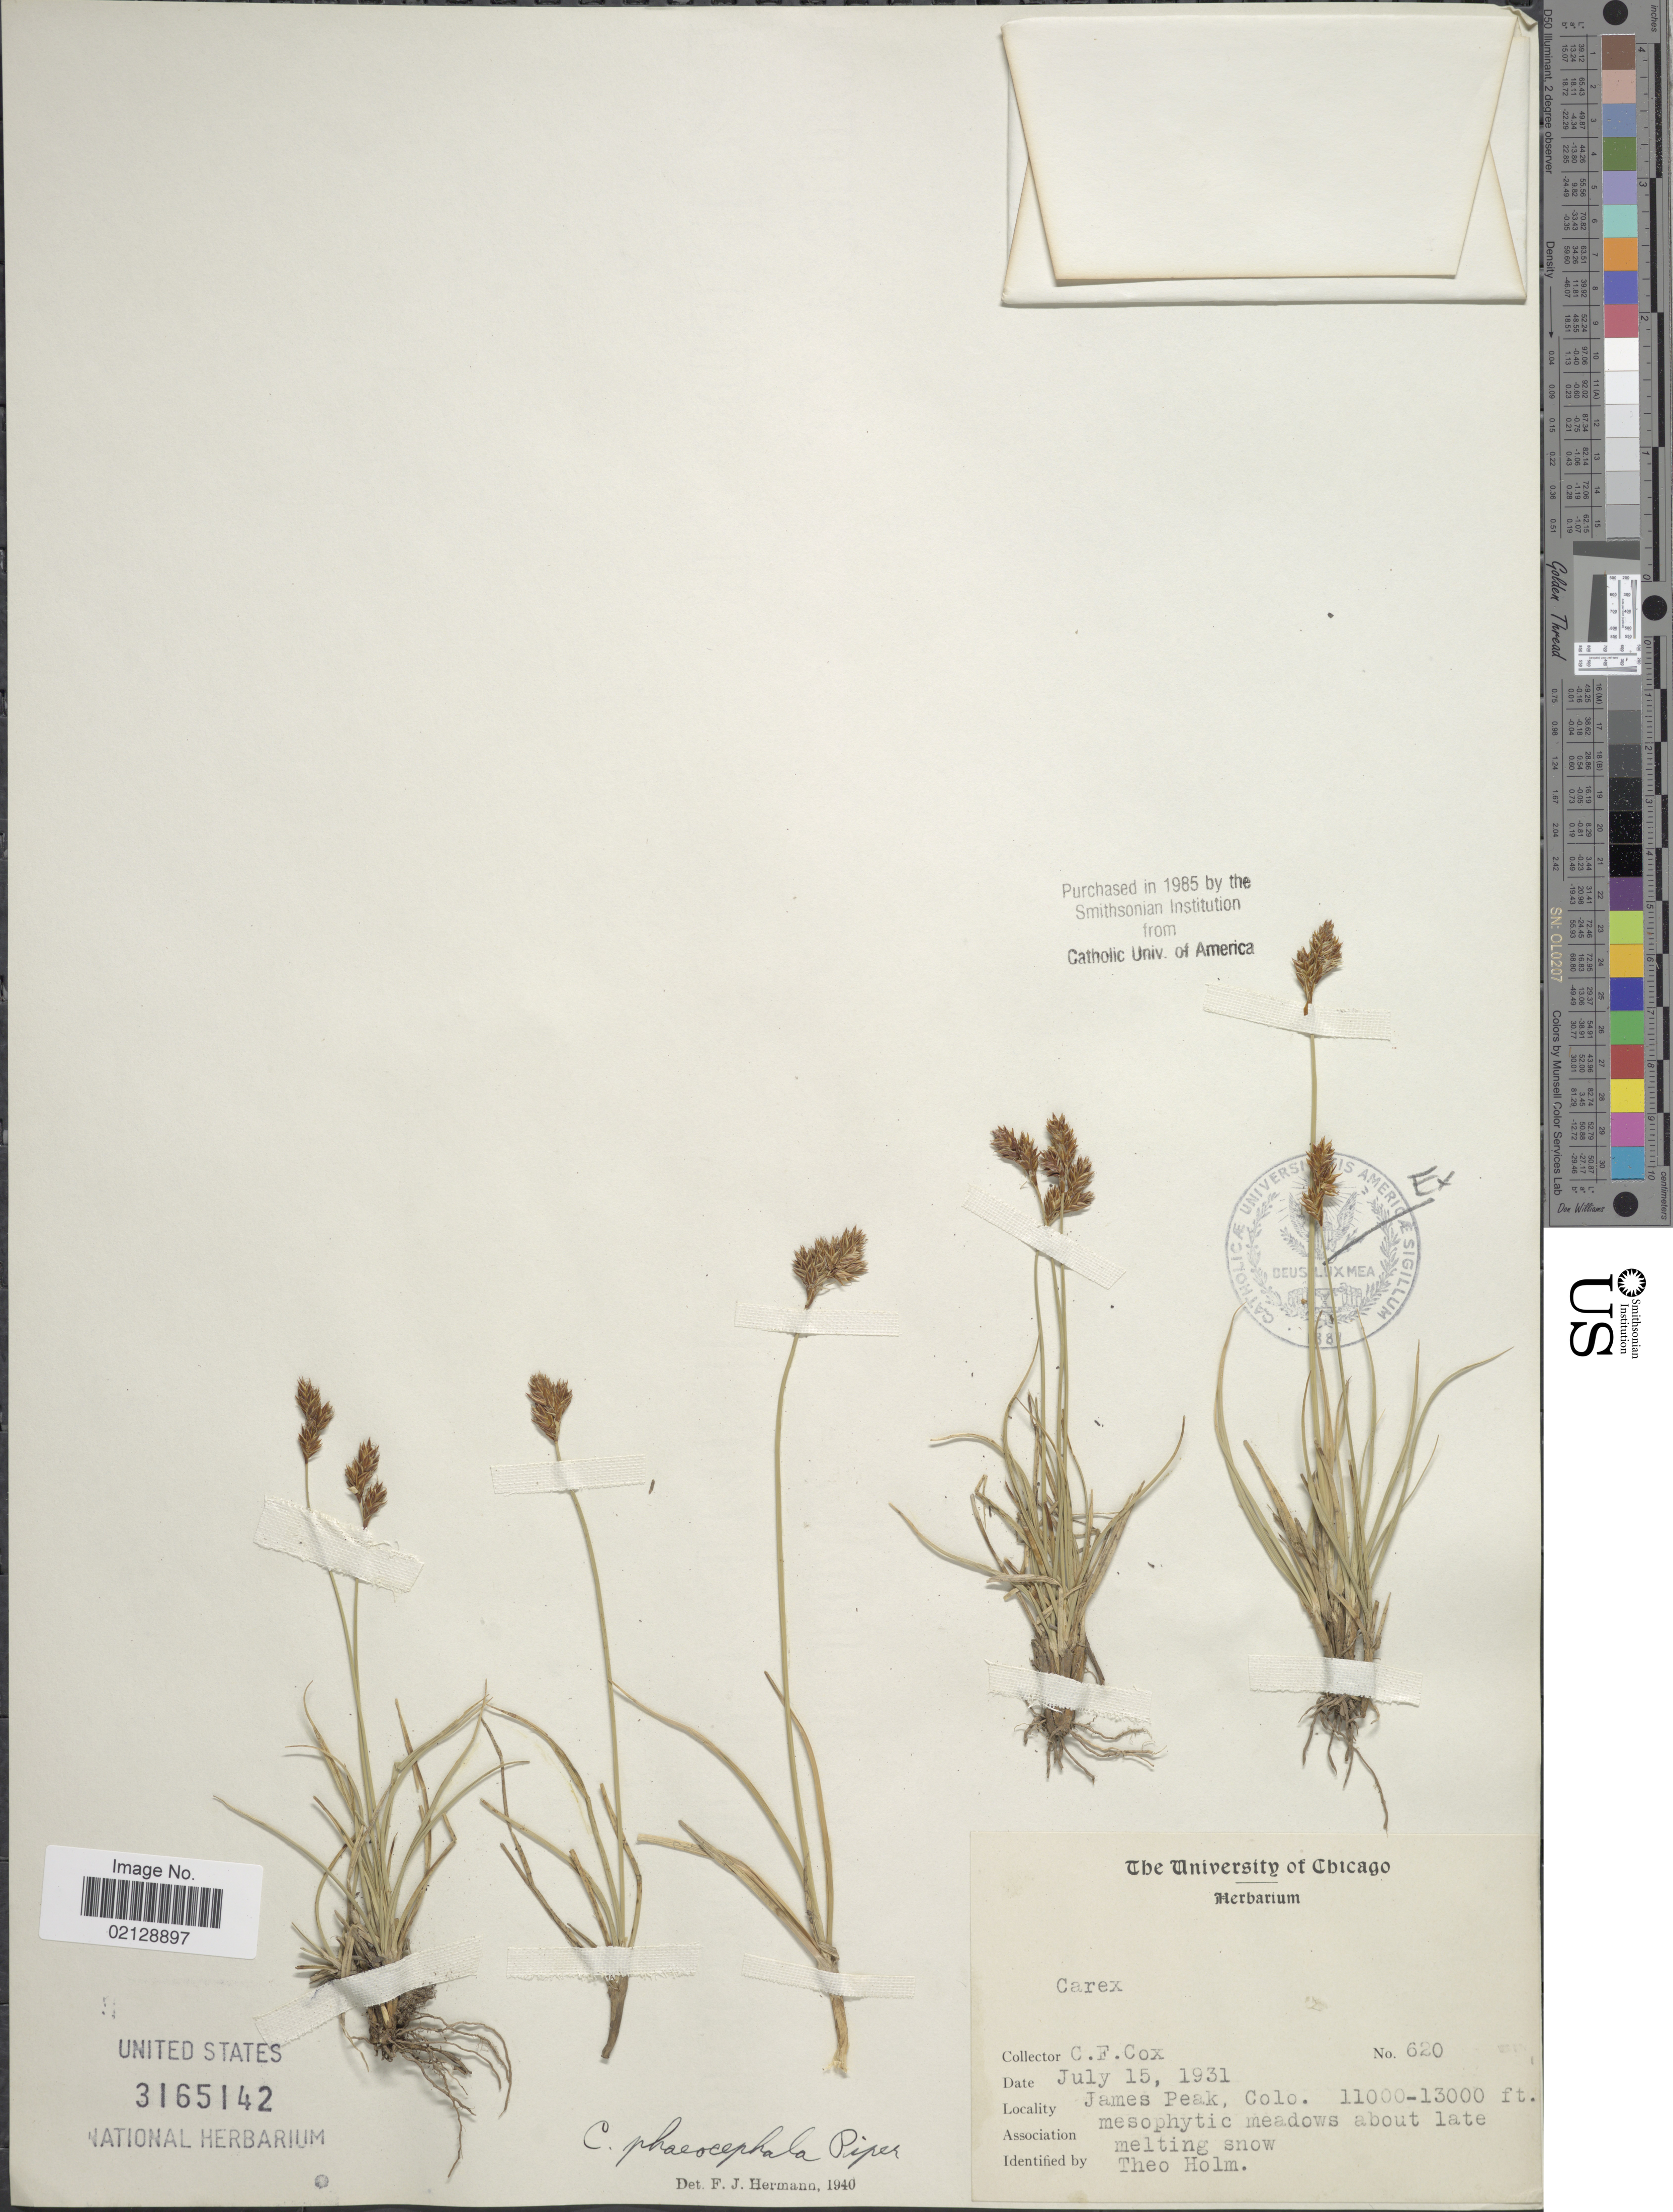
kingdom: Plantae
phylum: Tracheophyta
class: Liliopsida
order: Poales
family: Cyperaceae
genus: Carex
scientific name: Carex phaeocephala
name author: Piper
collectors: C. Cox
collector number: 620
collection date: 1931-07-15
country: United States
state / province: Colorado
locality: James Peak, Colo.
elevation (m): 3353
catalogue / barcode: US 3165142